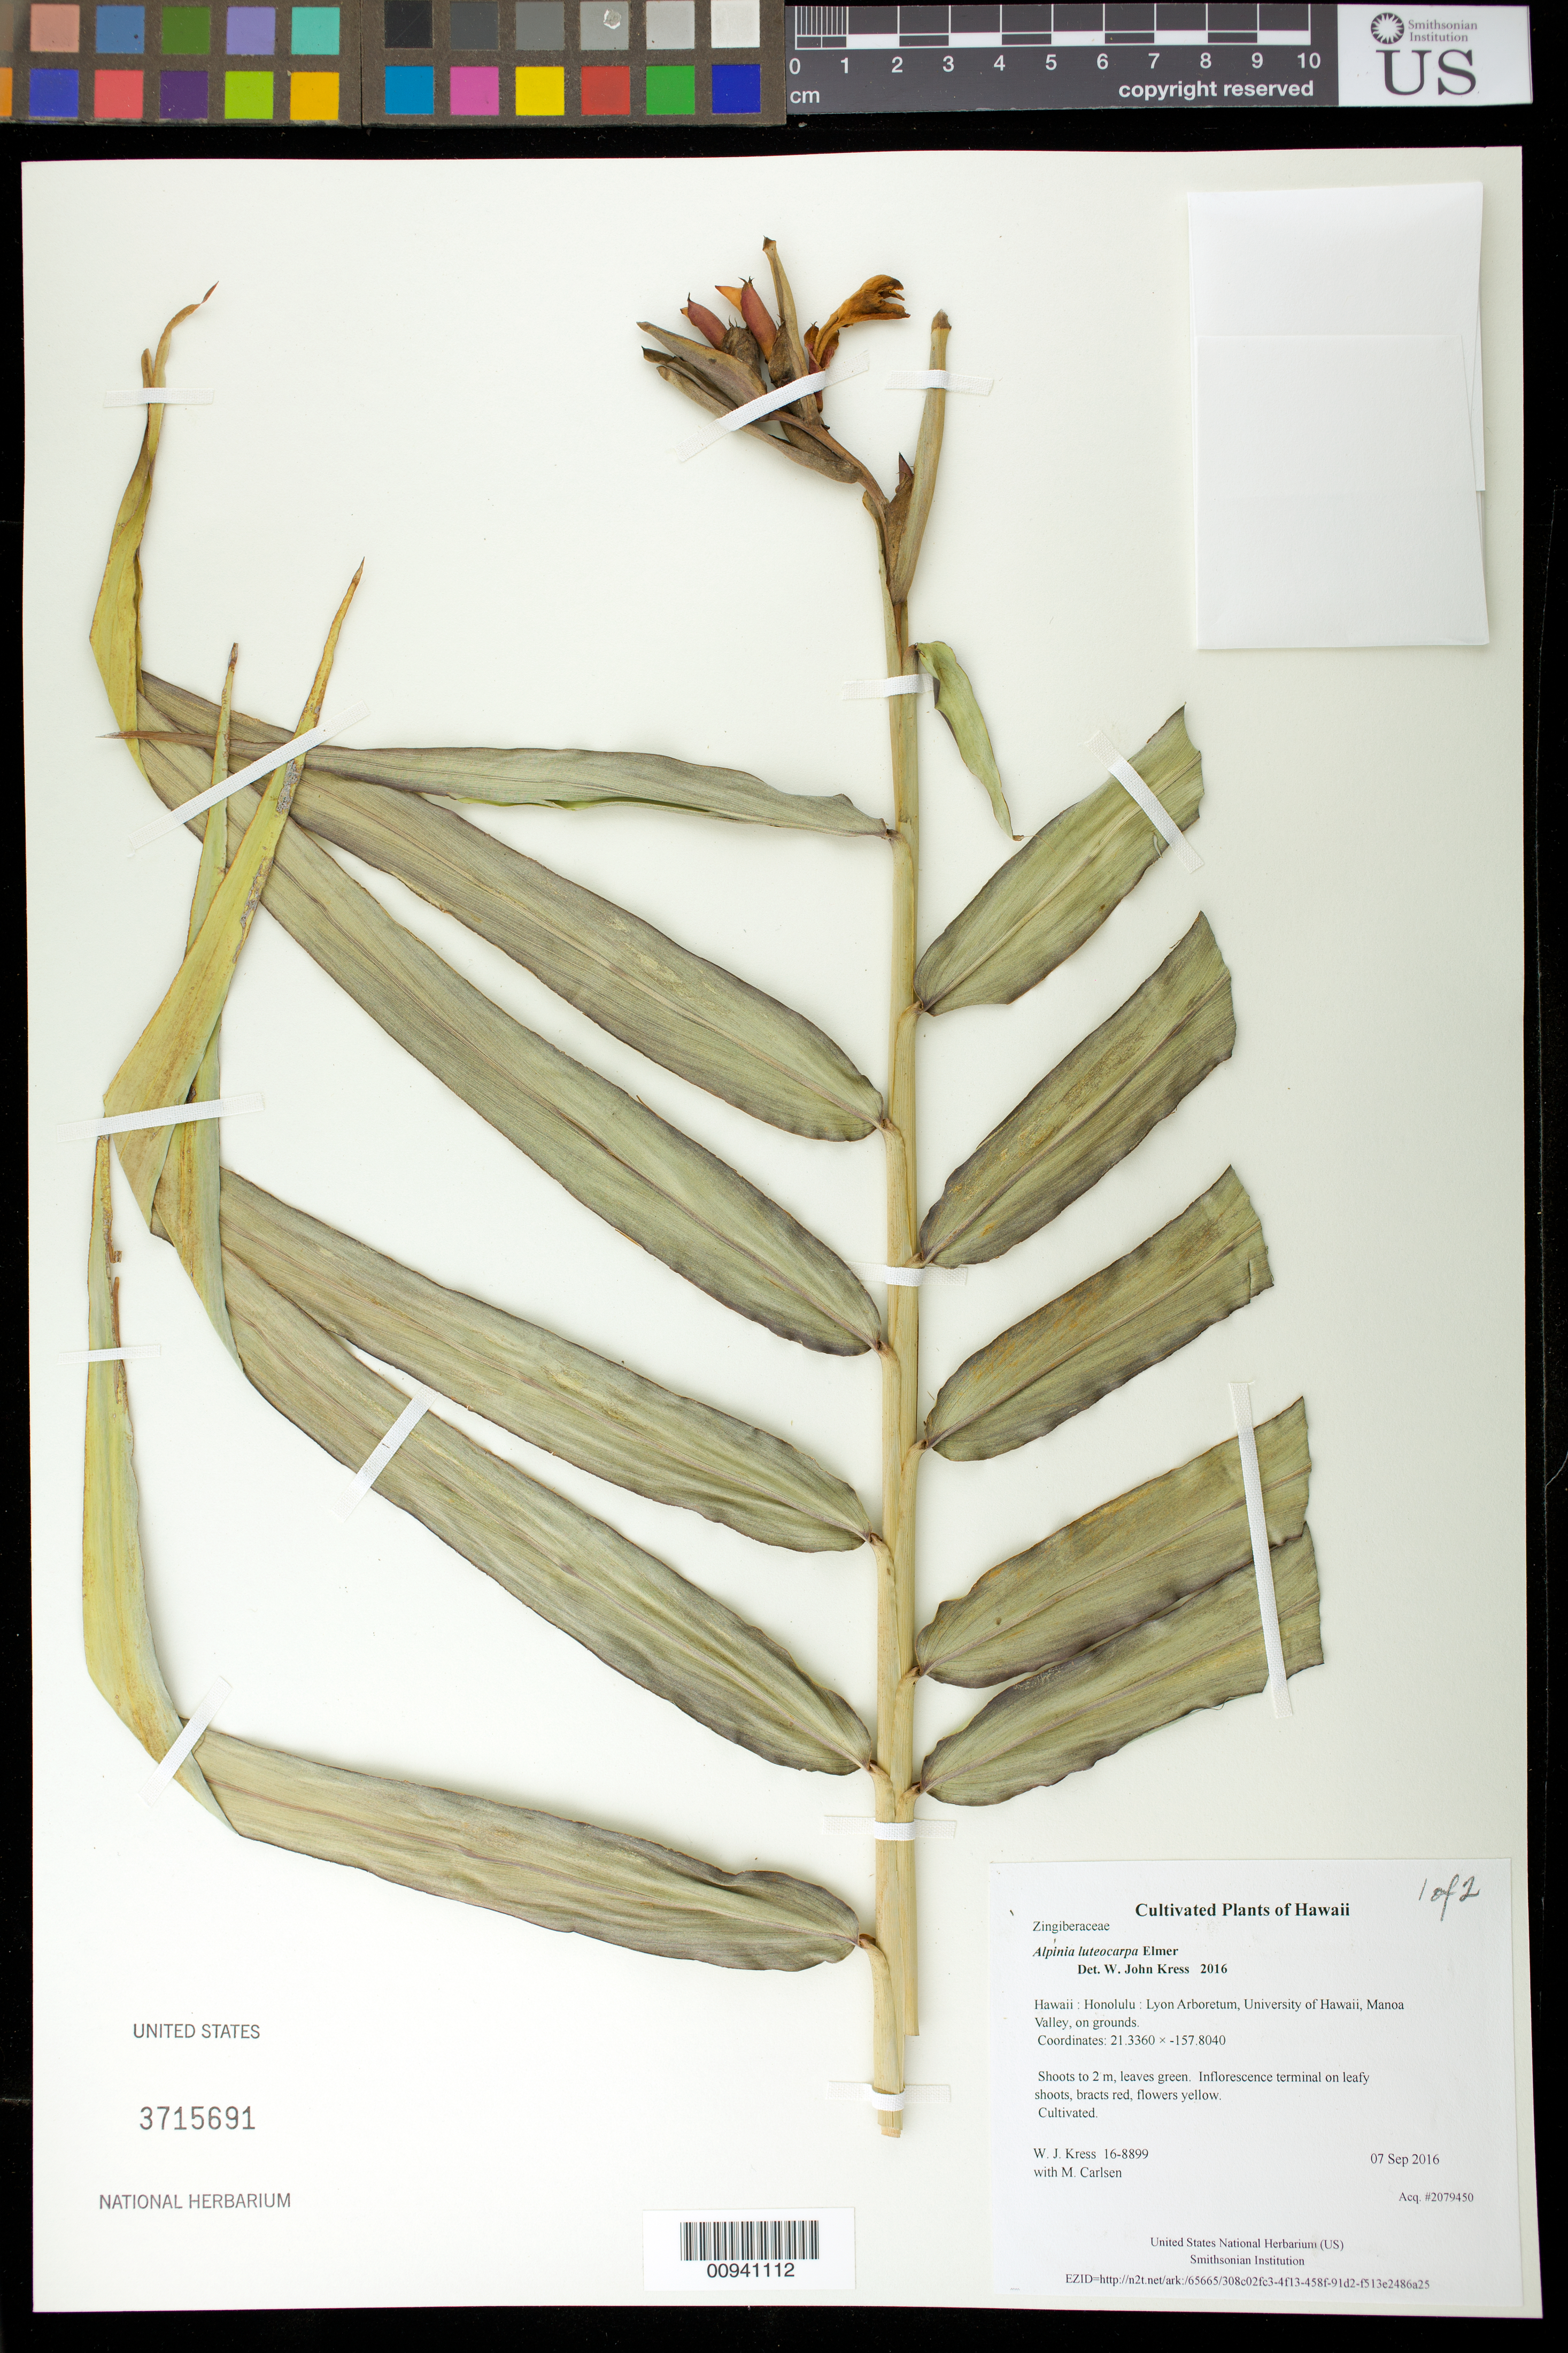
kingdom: Plantae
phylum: Tracheophyta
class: Liliopsida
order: Zingiberales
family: Zingiberaceae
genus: Alpinia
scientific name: Alpinia luteocarpa Elmer, nom. inval.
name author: Elmer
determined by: Kress, W. J., (US), Smithsonian Institution - National Museum of Natural History (UNITED STATES)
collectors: W. J. Kress & M. M. Carlsen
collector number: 16-8899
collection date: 2016-09-07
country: United States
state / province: Hawaii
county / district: Honolulu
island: Oahu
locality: Lyon Arboretum, University of Hawaii, Manoa Valley, on grounds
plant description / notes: Frozen tissue stored in Biorepository at AG5NN79; dried tissue stored at AG5NN80.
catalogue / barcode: US 3715691